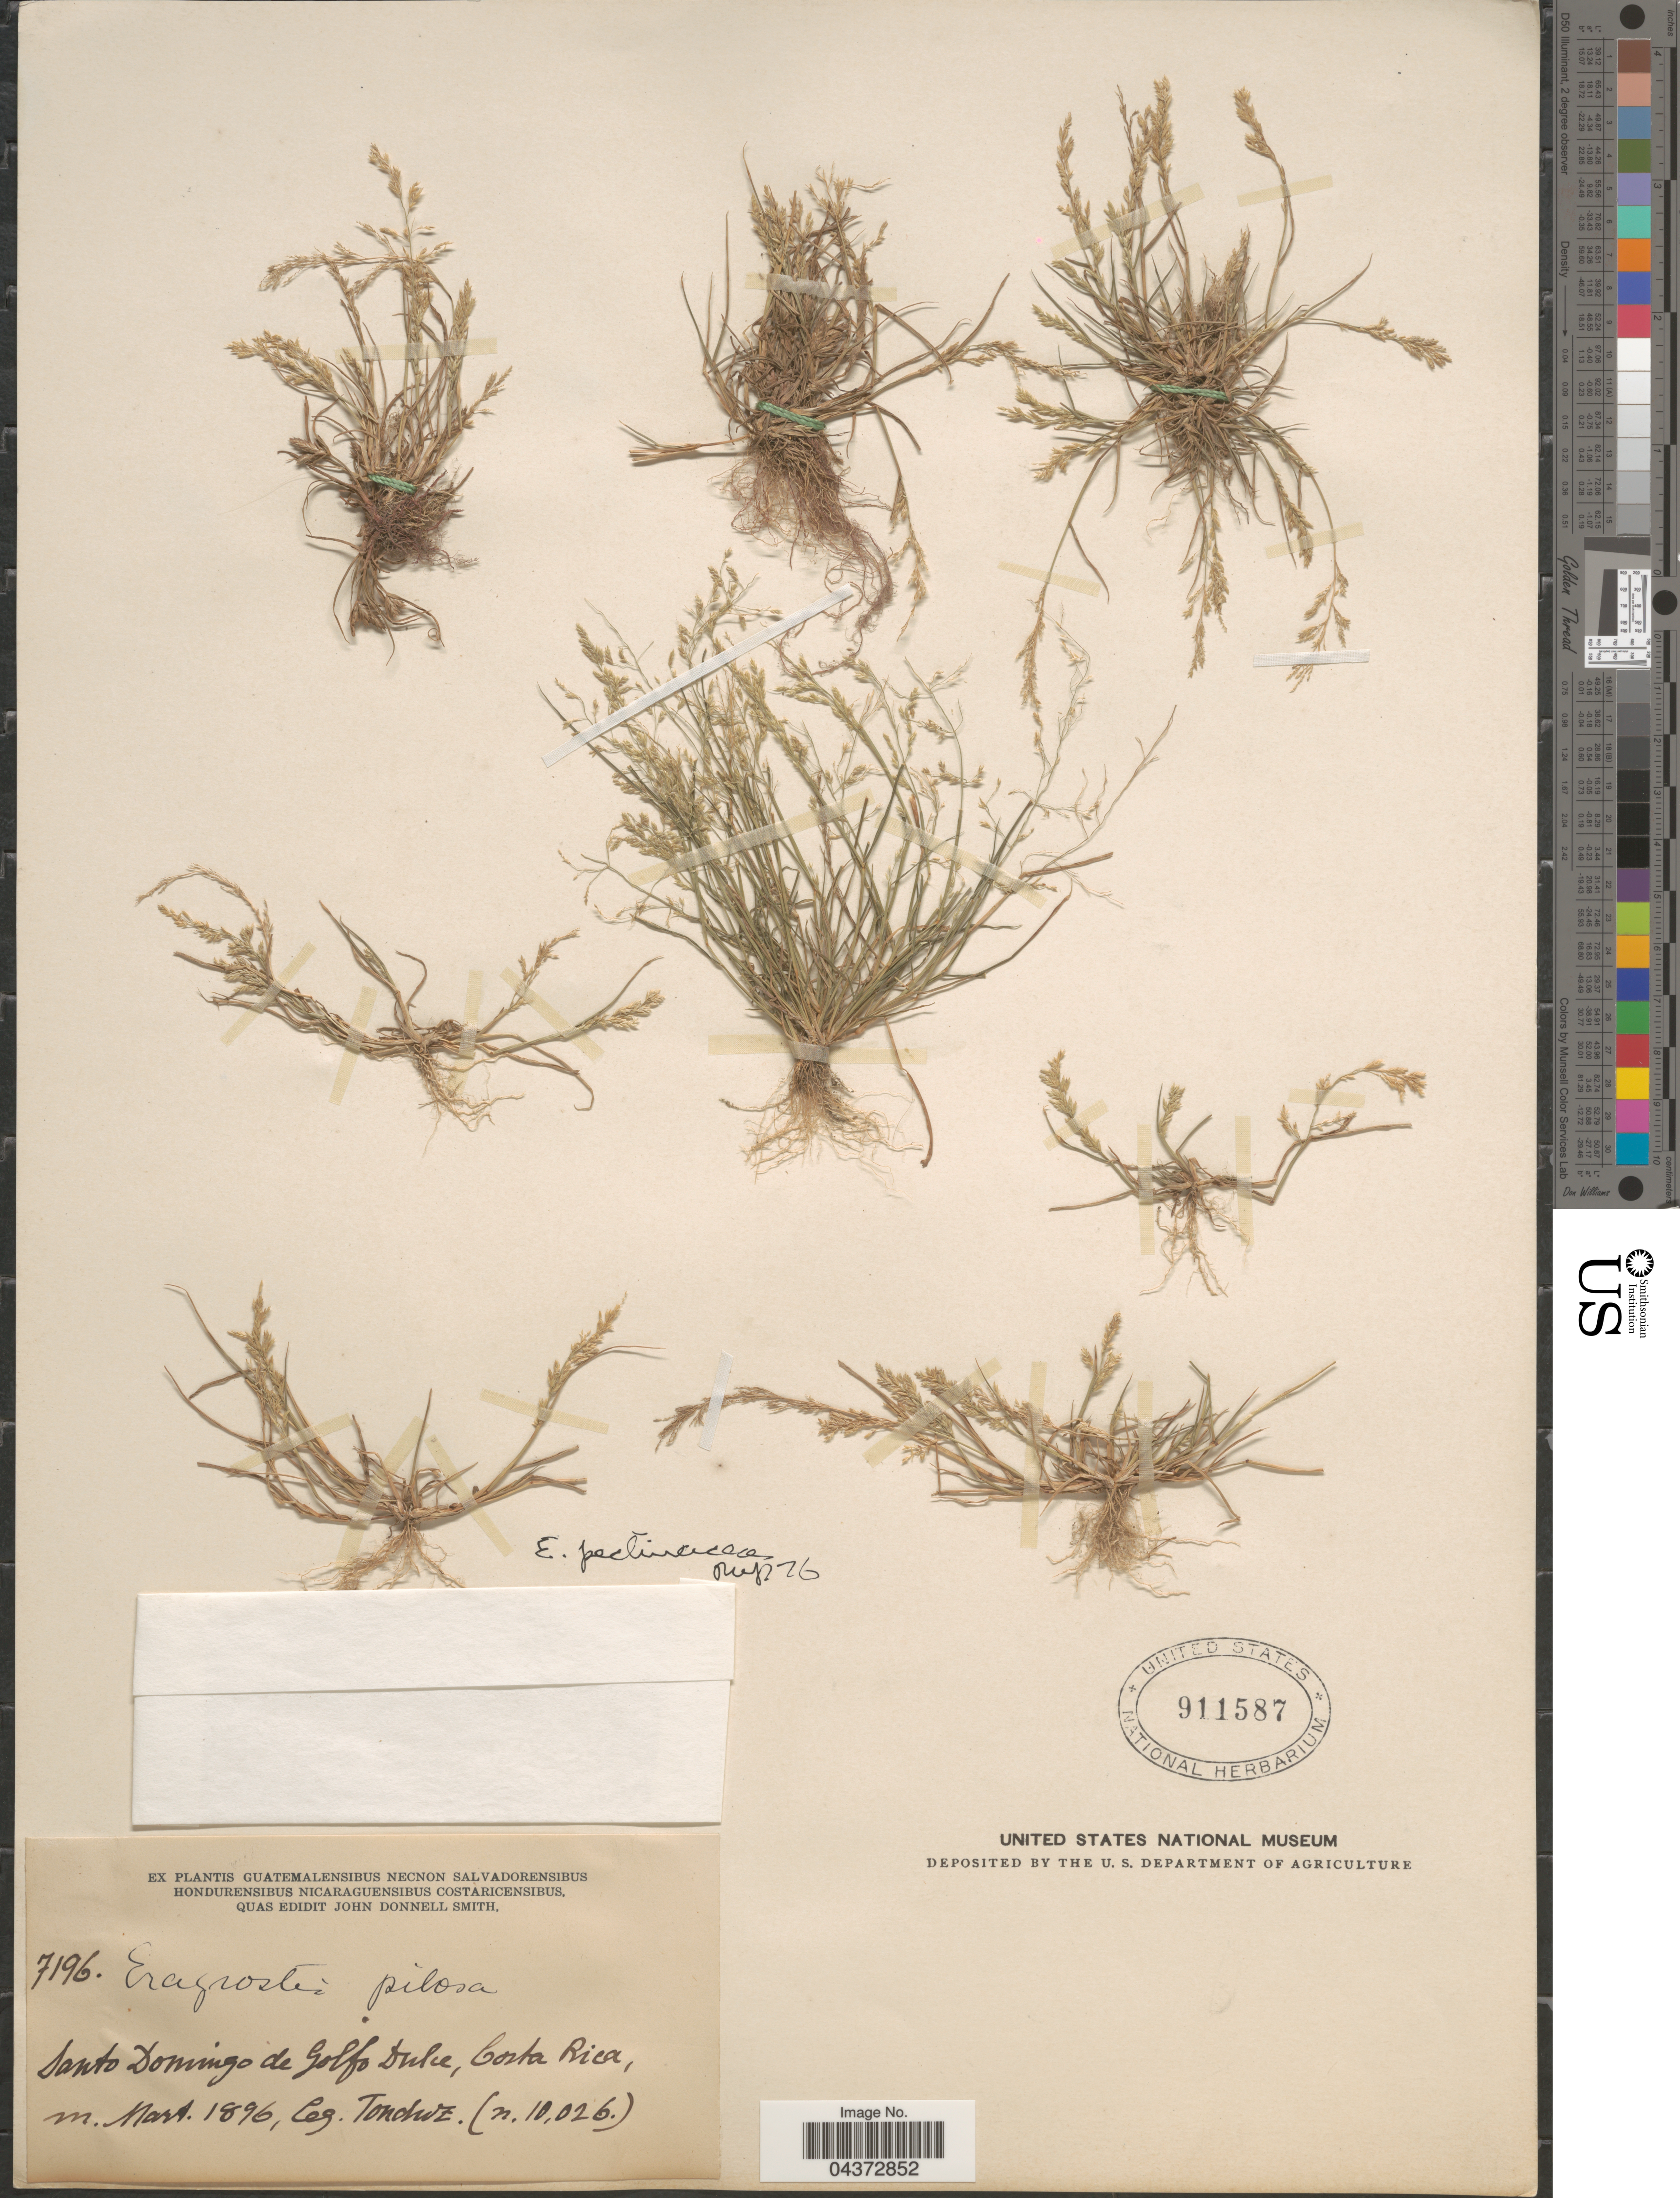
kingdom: Plantae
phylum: Tracheophyta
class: Liliopsida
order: Poales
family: Poaceae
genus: Eragrostis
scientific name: Eragrostis pectinacea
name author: (Michx.) Nees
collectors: Tonduz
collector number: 10026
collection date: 1896-03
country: Costa Rica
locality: Santo Domingo de Golfo Dulce.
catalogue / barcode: US 911587